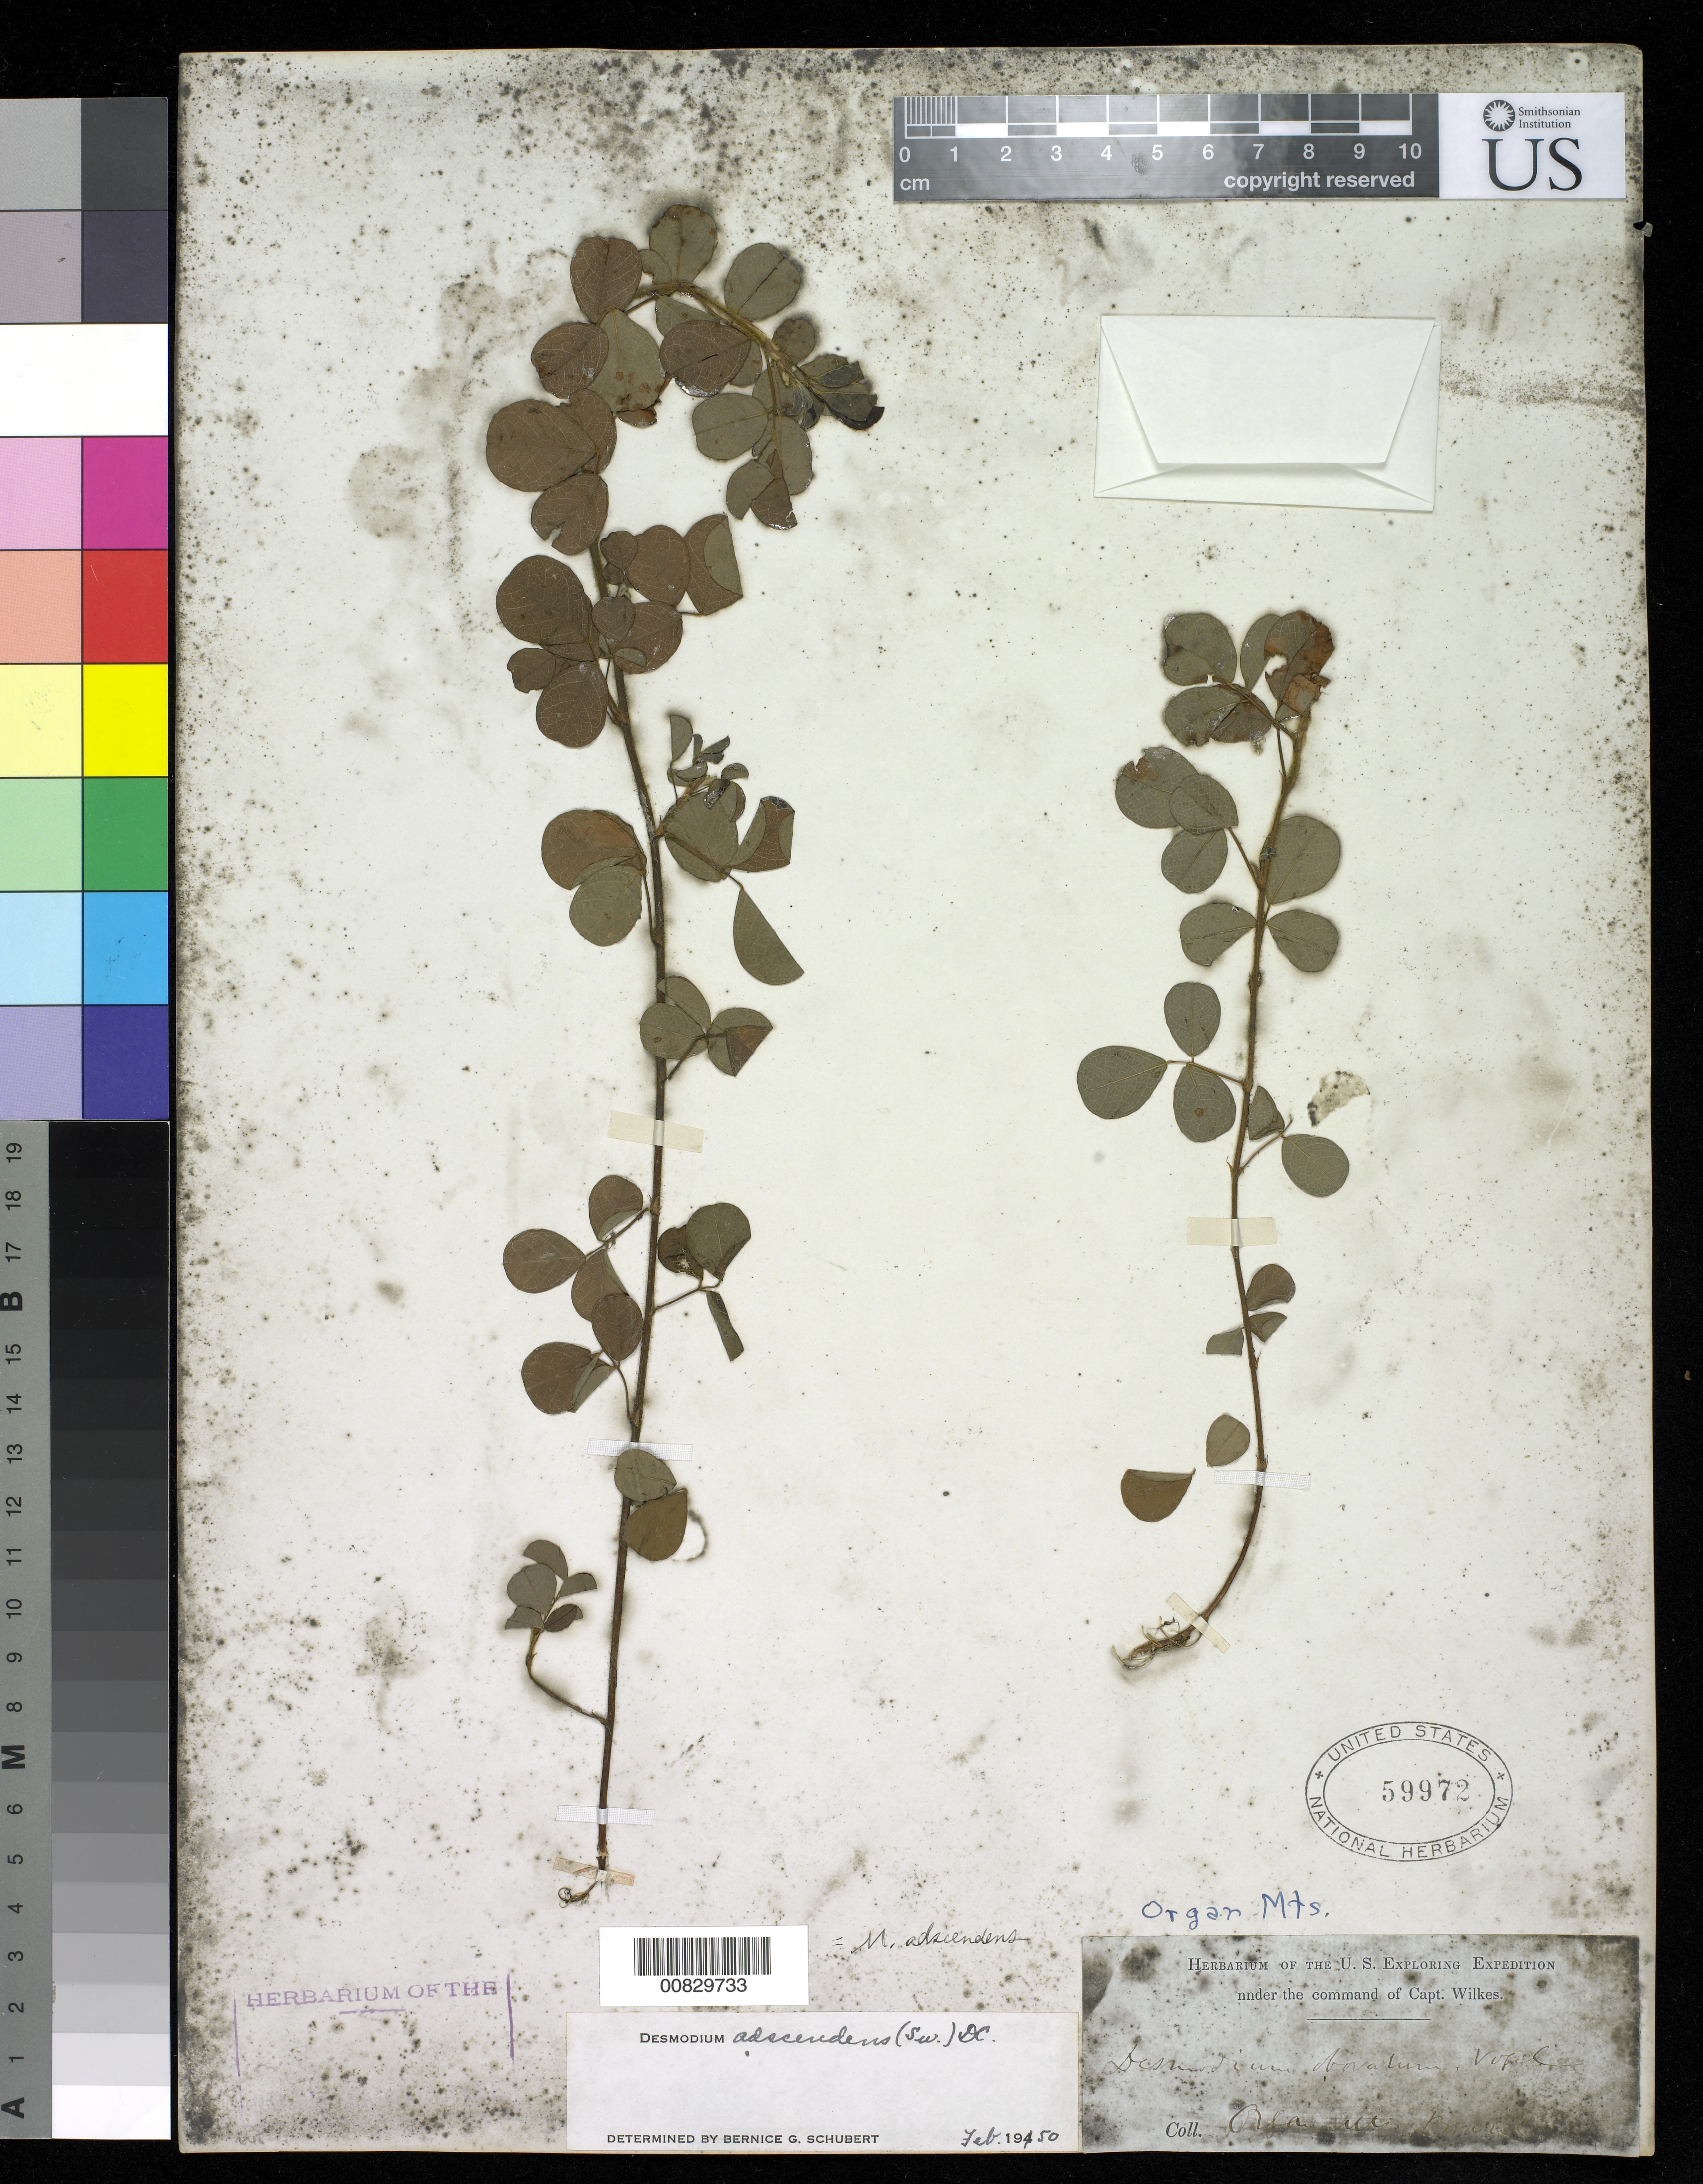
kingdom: Plantae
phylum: Tracheophyta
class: Magnoliopsida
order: Fabales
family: Fabaceae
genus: Grona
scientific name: Grona adscendens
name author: (Sw.) H. Ohashi & K. Ohashi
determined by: Strong, Mark T., (BOT), Smithsonian Institution - National Museum of Natural History (UNITED STATES)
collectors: Wilkes Explor. Exped.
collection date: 1838/1842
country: Brazil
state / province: Rio de Janeiro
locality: Organ Mountains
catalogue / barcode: US 59972